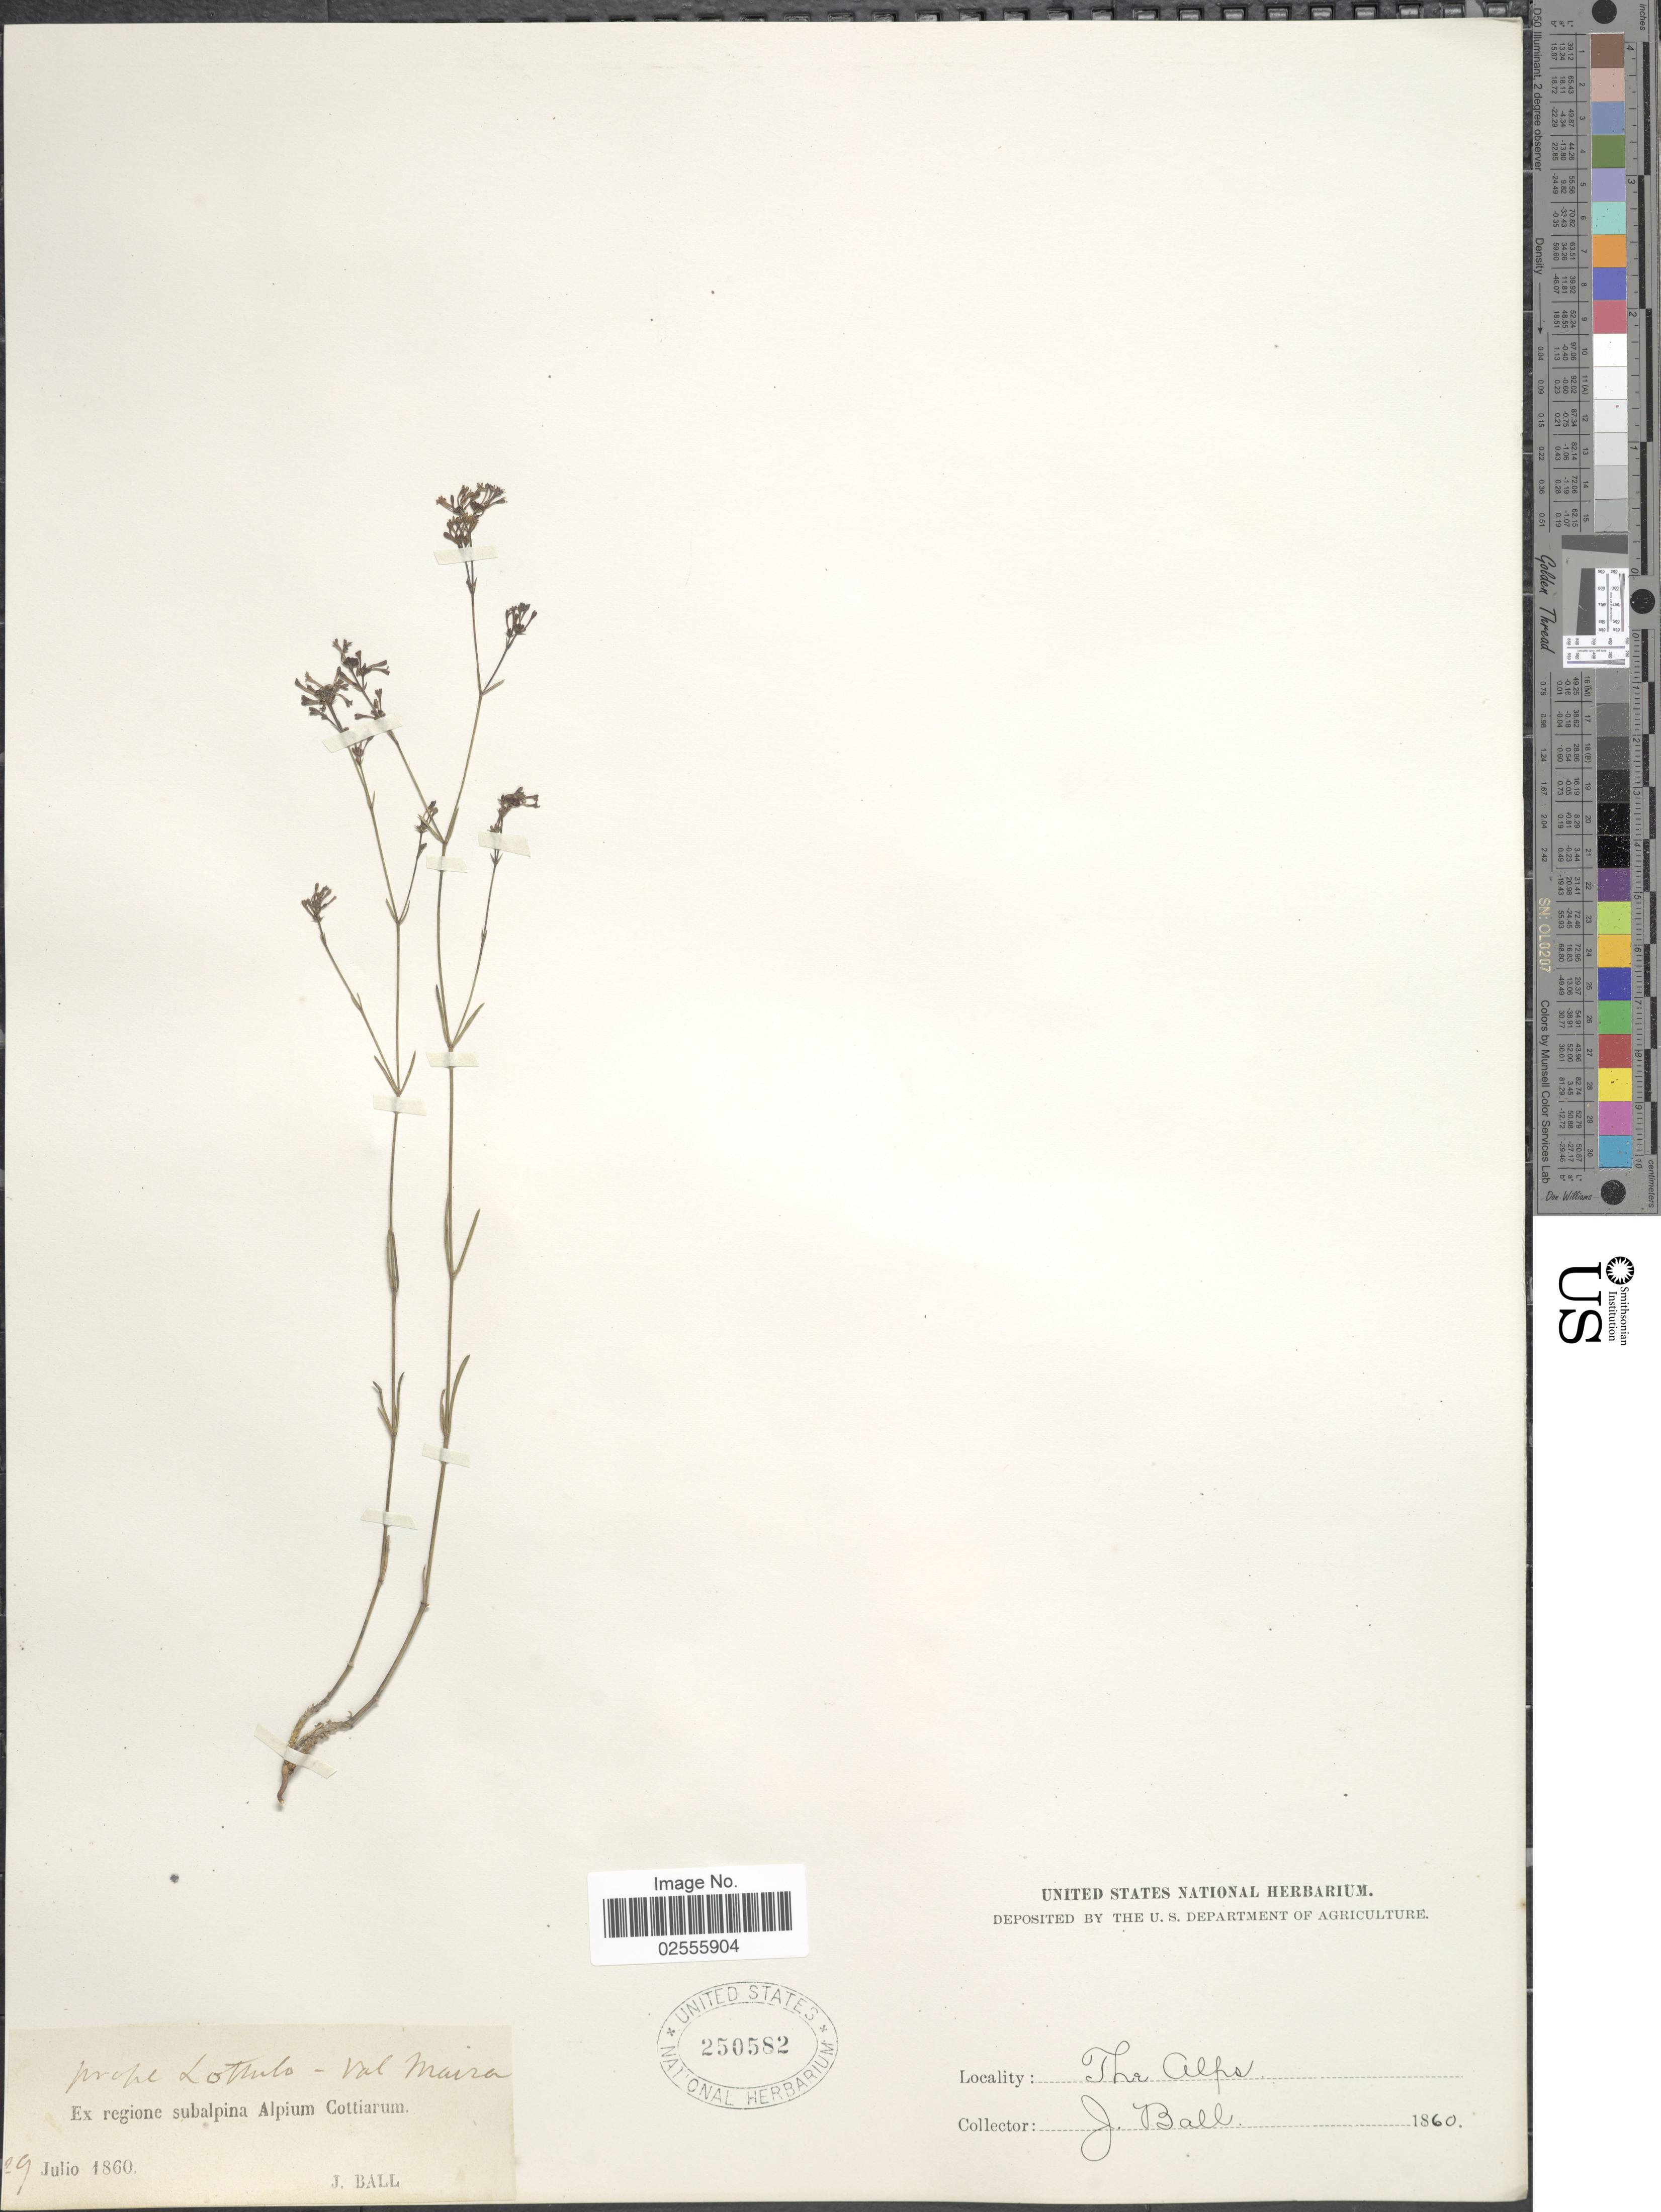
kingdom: Plantae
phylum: Tracheophyta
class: Magnoliopsida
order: Gentianales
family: Rubiaceae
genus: Asperula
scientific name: Asperula sp.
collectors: J. Ball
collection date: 1860-07-29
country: Italy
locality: The Alps, prope Lottulo-Val Maira, Ex regione subalpina Alpium Cottiarum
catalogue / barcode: US 250582